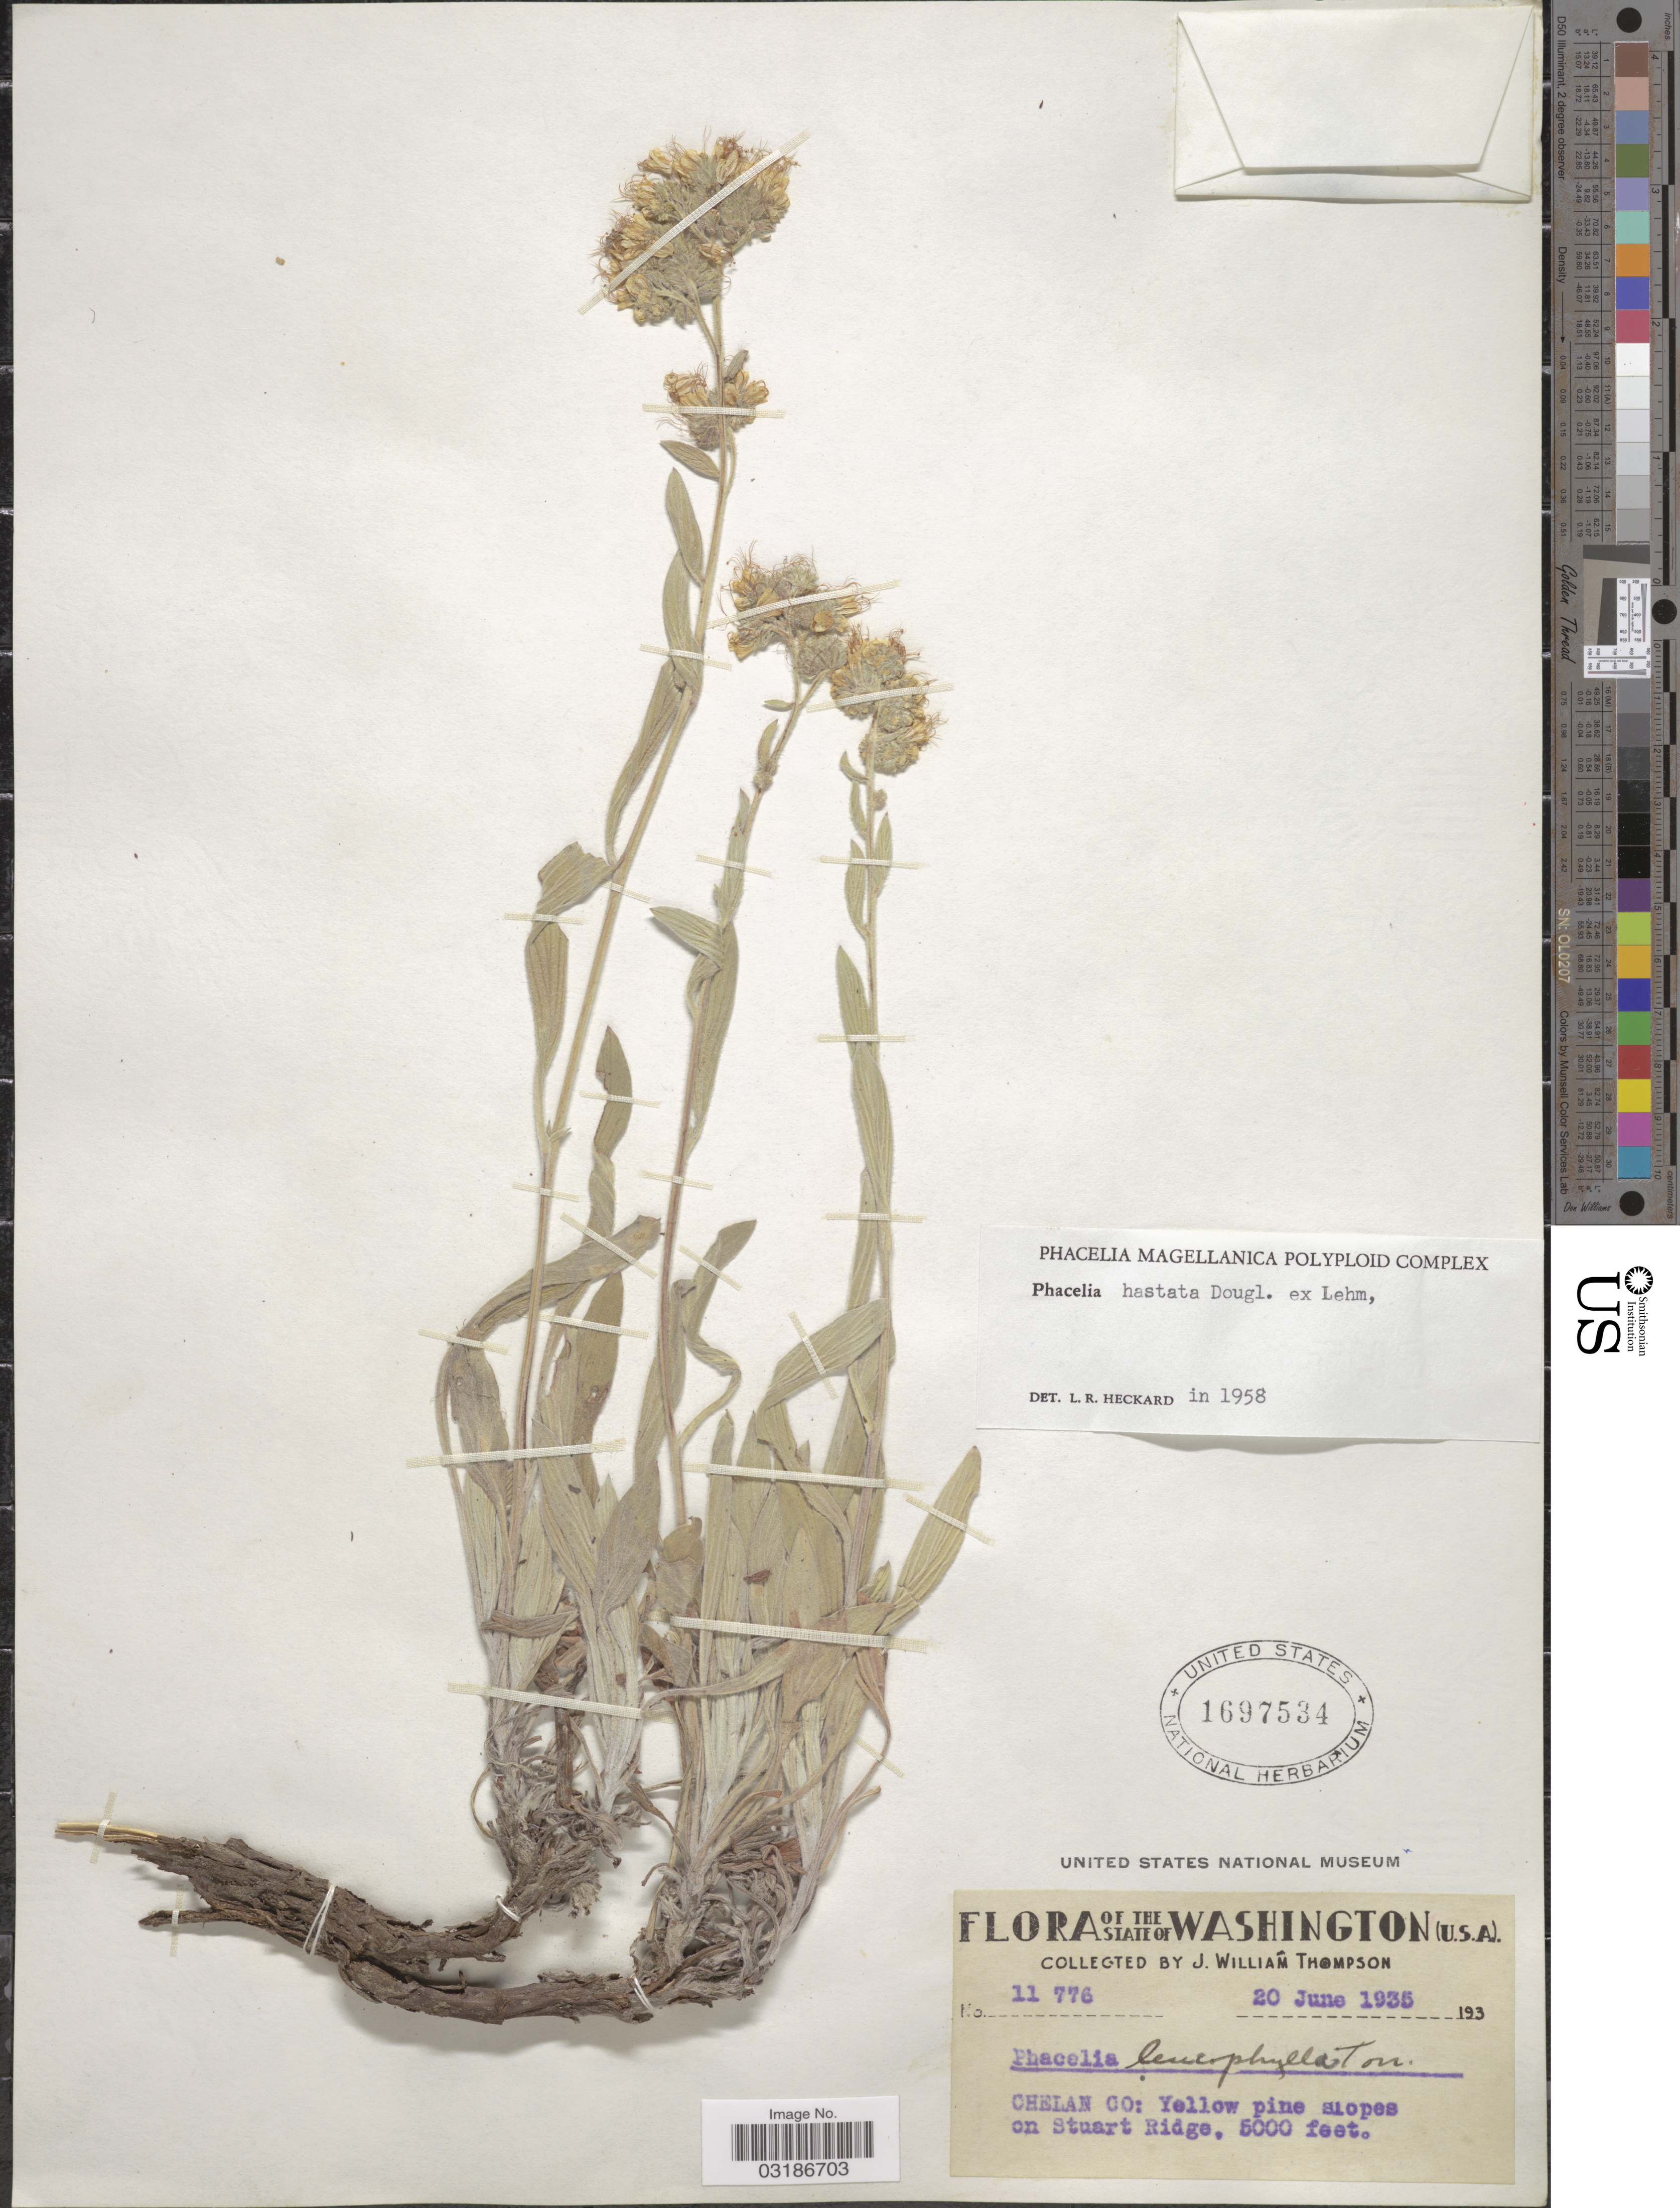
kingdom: Plantae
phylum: Tracheophyta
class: Magnoliopsida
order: Boraginales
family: Hydrophyllaceae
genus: Phacelia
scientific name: Phacelia hastata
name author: Douglas ex Lehm.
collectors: J. W. Thompson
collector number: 11776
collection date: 1935-06-20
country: United States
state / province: Washington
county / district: Chelan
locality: Chelan Co: Yellow pine slopes on Stuart Ridge.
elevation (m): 1524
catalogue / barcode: US 1697534